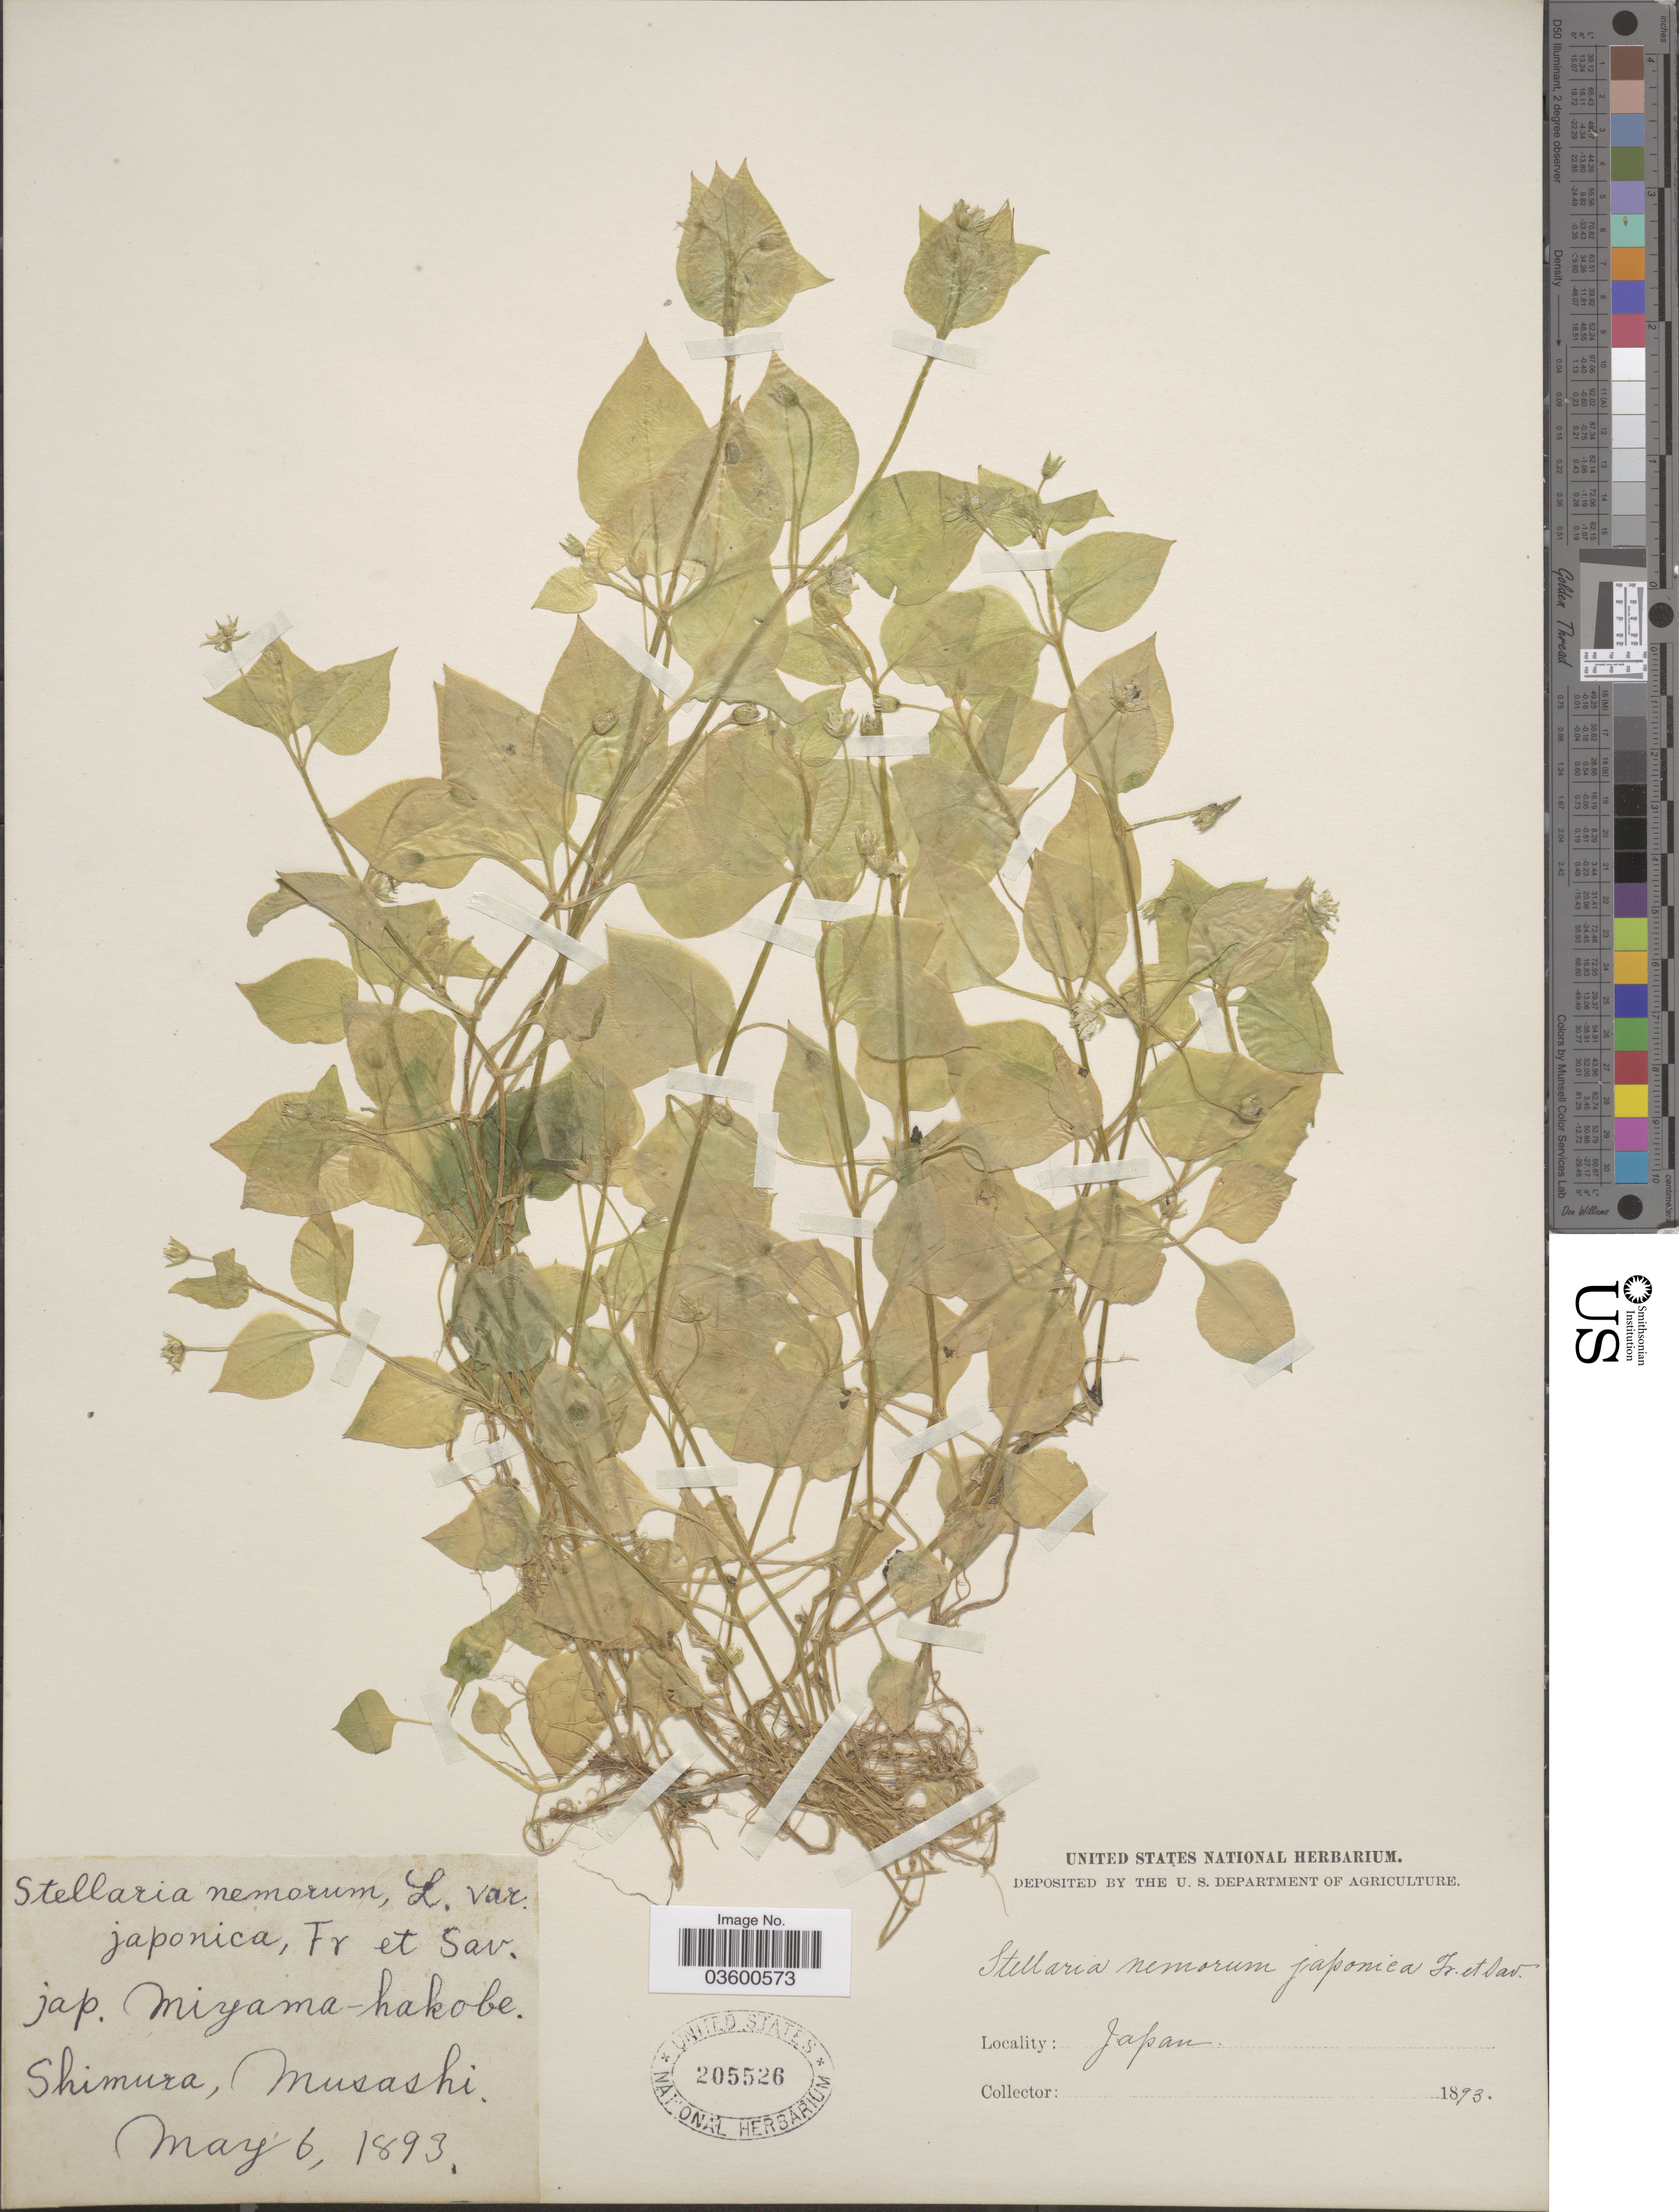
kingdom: Plantae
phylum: Tracheophyta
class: Magnoliopsida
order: Caryophyllales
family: Caryophyllaceae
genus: Stellaria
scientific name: Stellaria nemorum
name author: L.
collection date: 1893-05-06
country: Japan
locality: Shimura, Musashi.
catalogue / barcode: US 205526